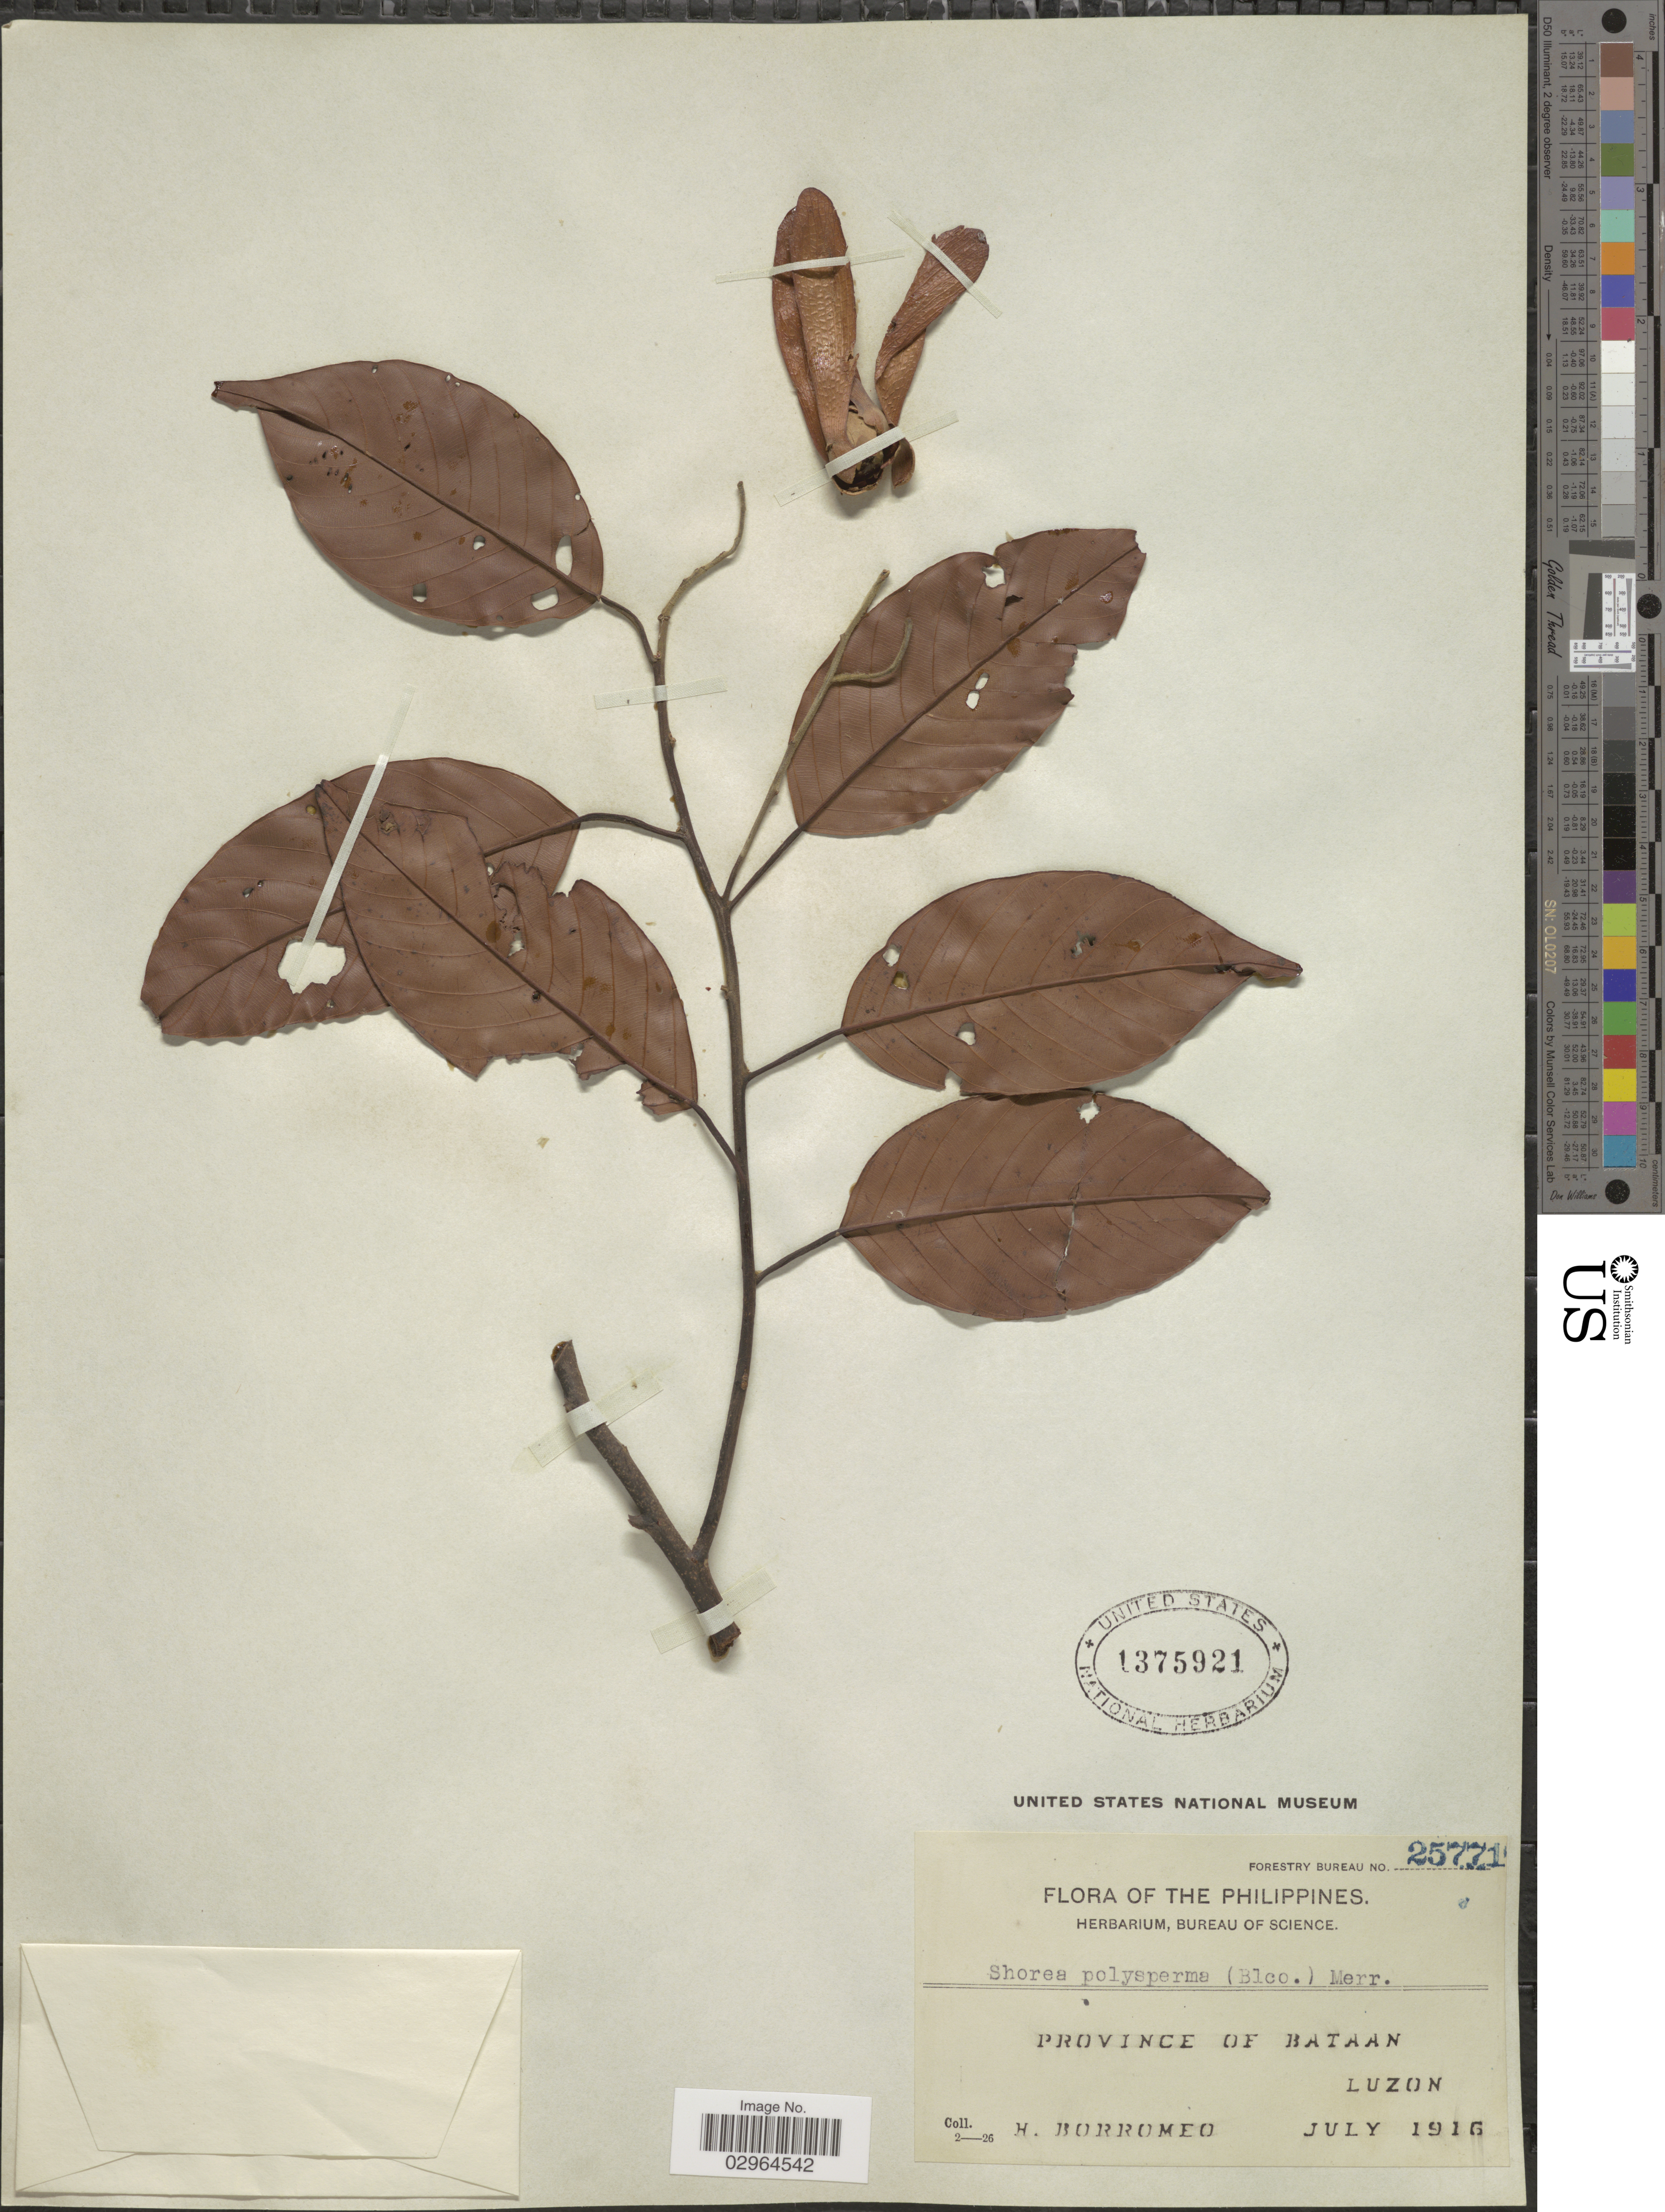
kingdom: Plantae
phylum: Tracheophyta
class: Magnoliopsida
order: Malvales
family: Dipterocarpaceae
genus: Rubroshorea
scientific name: Rubroshorea polysperma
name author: (Blanco) P.S. Ashton & J. Heck.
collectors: H. Borromeo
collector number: Forestry Bureau 25771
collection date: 1916-07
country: Philippines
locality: Province of Bataan, Luzon.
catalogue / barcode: US 1375921